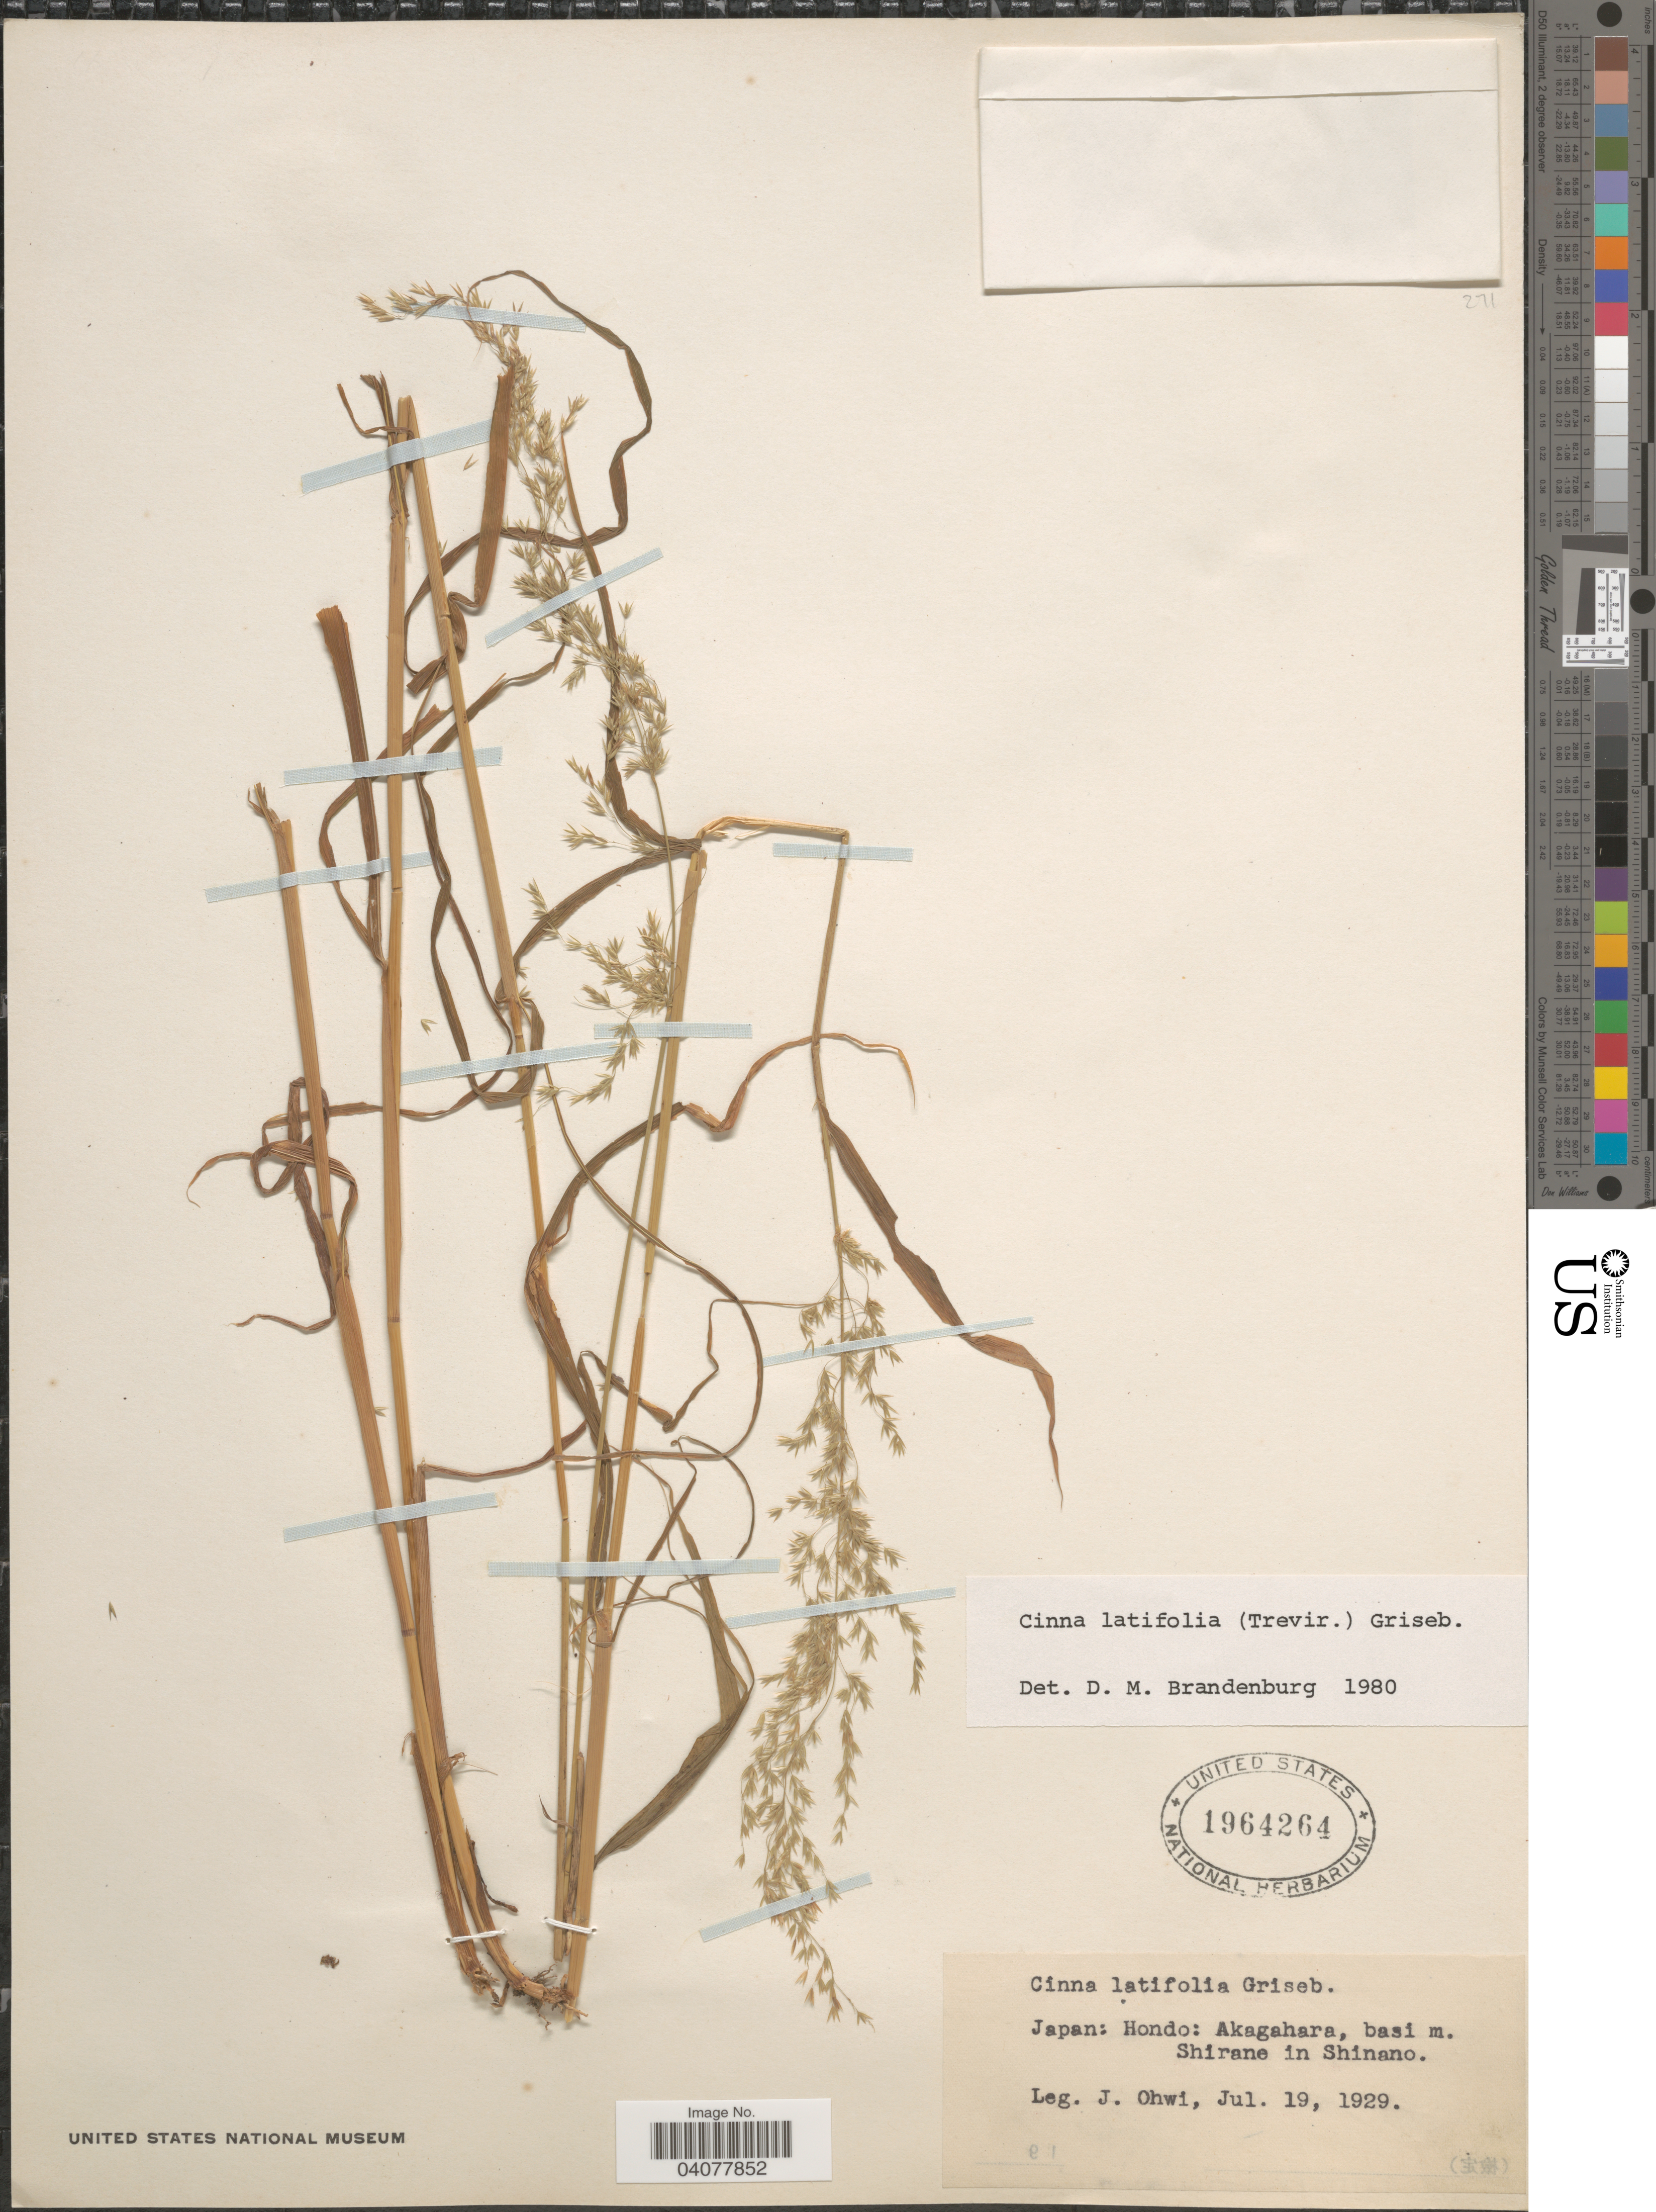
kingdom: Plantae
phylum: Tracheophyta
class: Liliopsida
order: Poales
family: Poaceae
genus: Cinna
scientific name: Cinna latifolia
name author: (Trevir. ex Goeppert) Griseb.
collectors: J. Ohwi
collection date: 1929-07-19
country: Japan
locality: Hondo: Akagahara, basi m. Shirane in Shinano.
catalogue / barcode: US 1964264